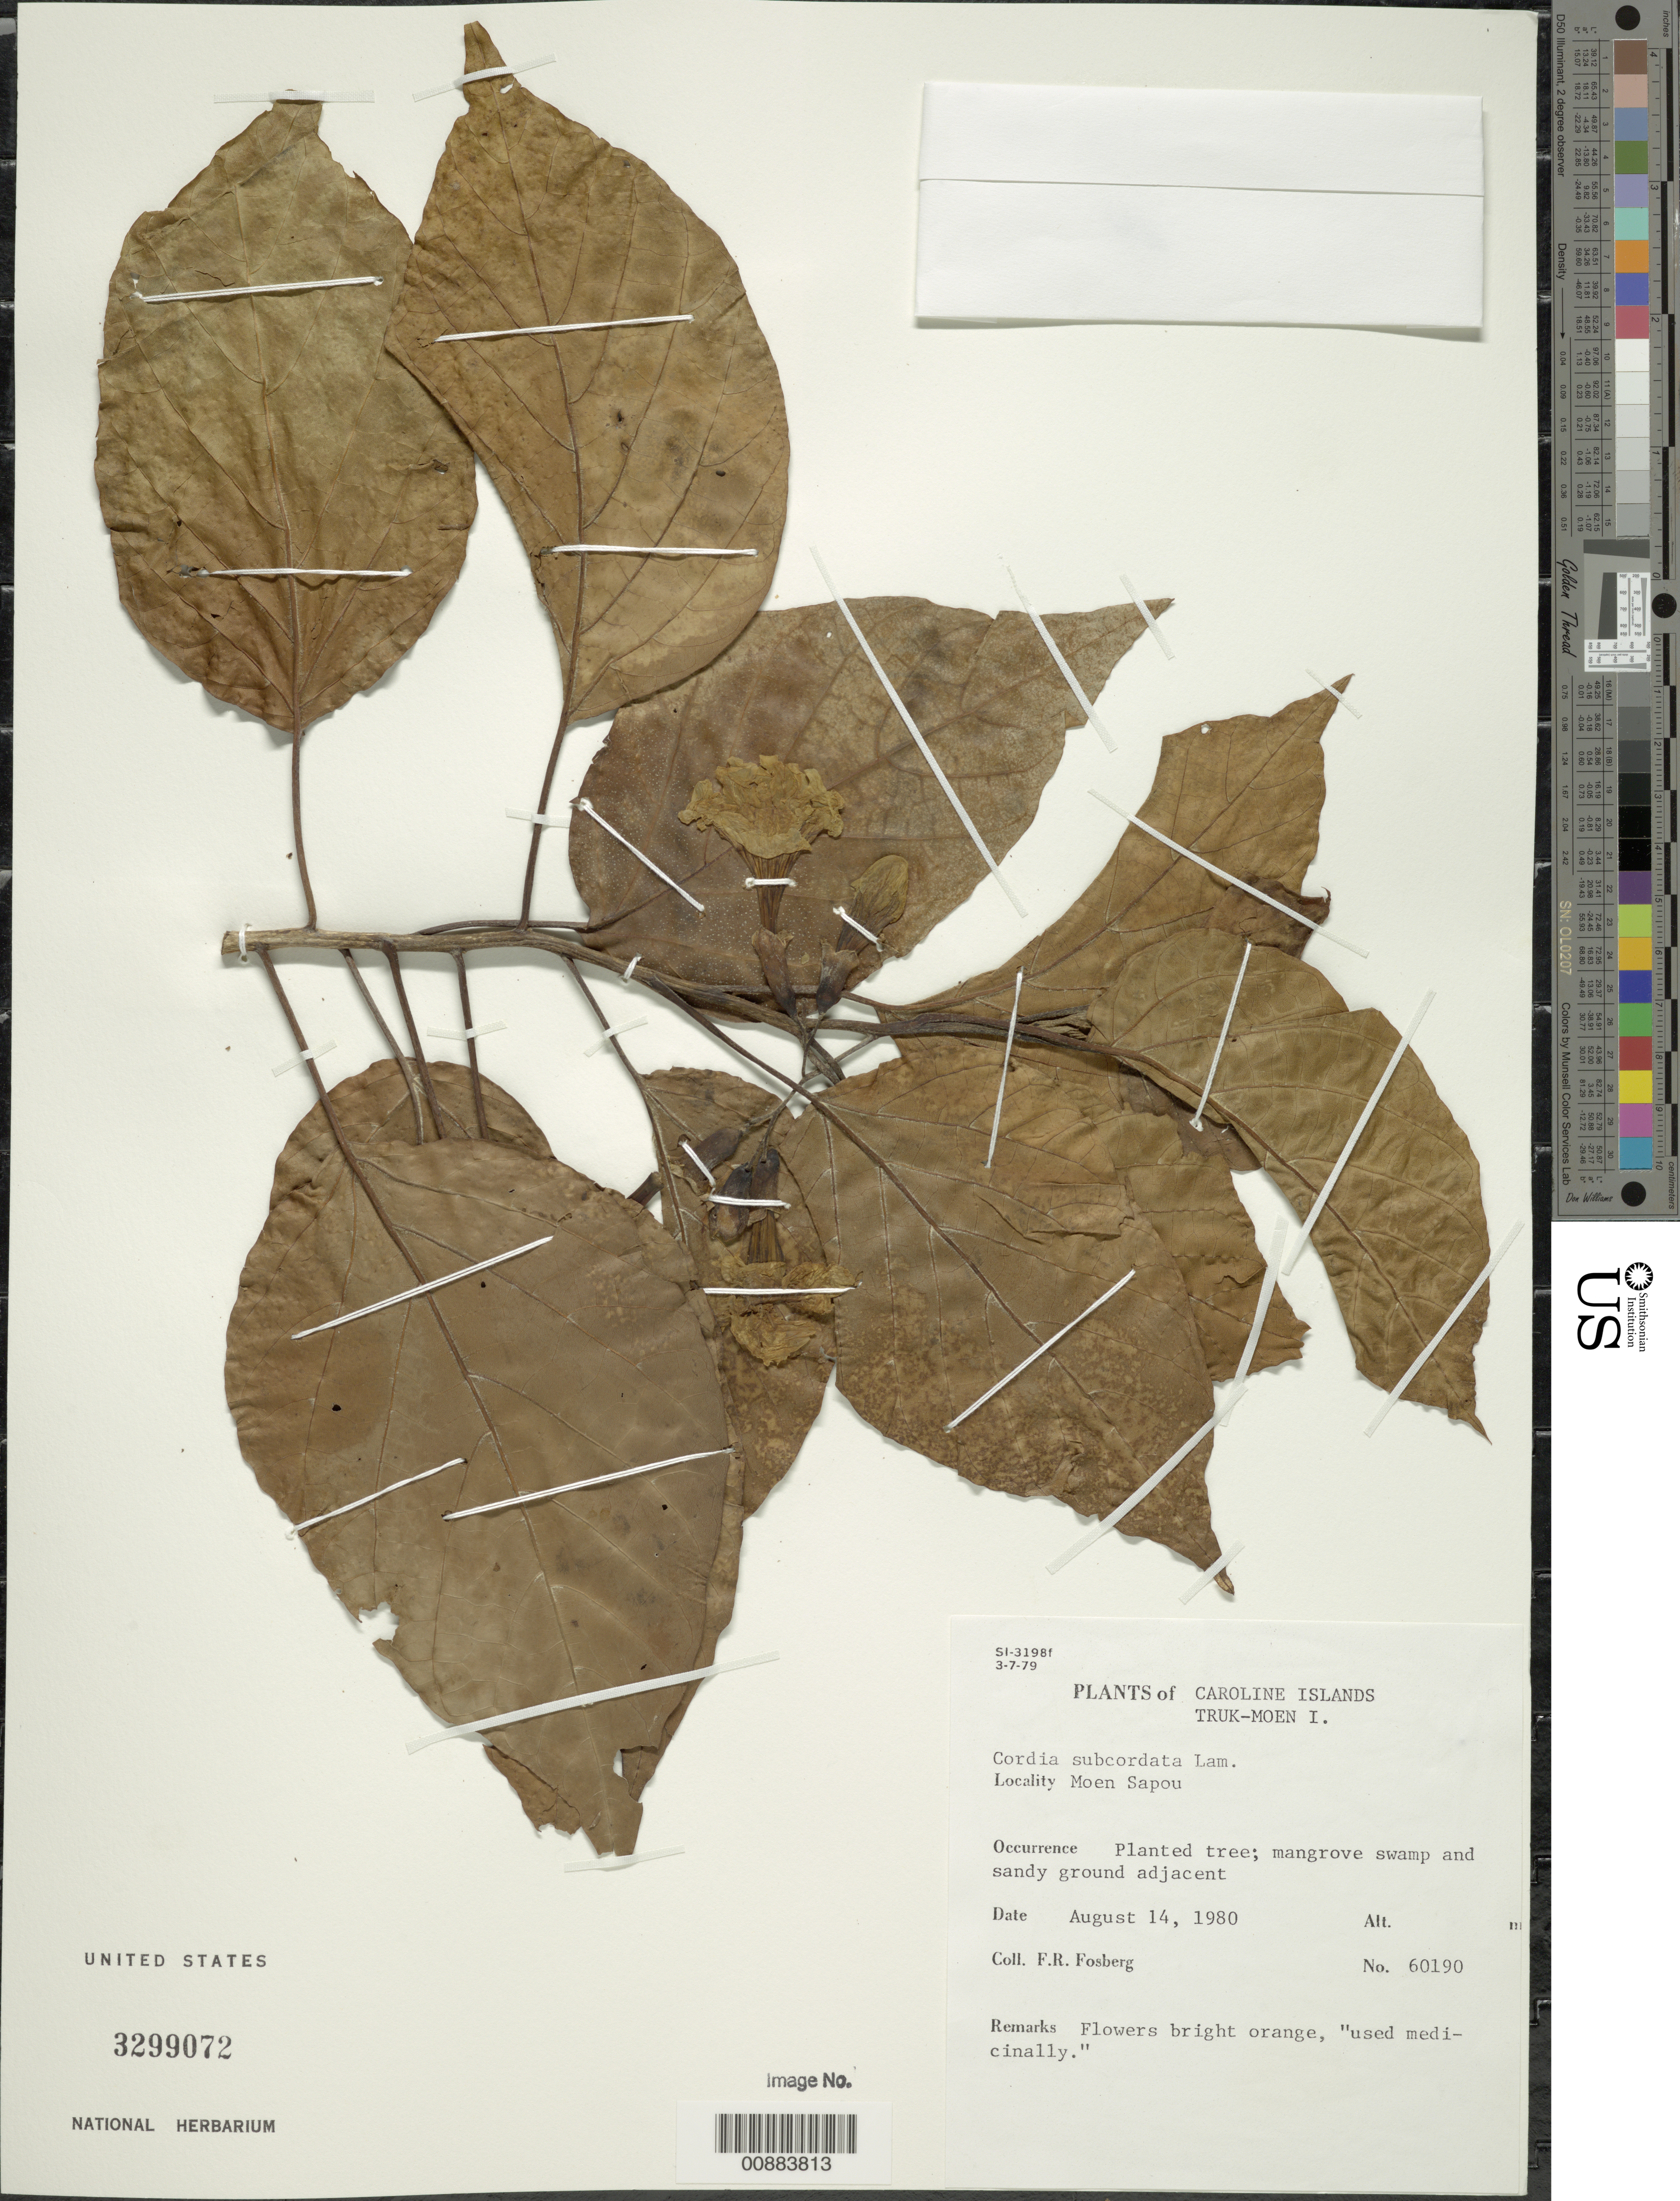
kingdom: Plantae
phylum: Tracheophyta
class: Magnoliopsida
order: Boraginales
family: Cordiaceae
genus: Cordia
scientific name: Cordia subcordata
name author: Lam.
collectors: F. R. Fosberg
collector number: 60190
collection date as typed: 14 Aug 1980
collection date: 1980-08-14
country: Micronesia, Federated States of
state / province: Truk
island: Moen [Wono]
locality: Moen Island, Moen Sapou.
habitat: Planted tree.; mangrove swamp and sandy ground adjacent.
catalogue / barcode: US 3299072